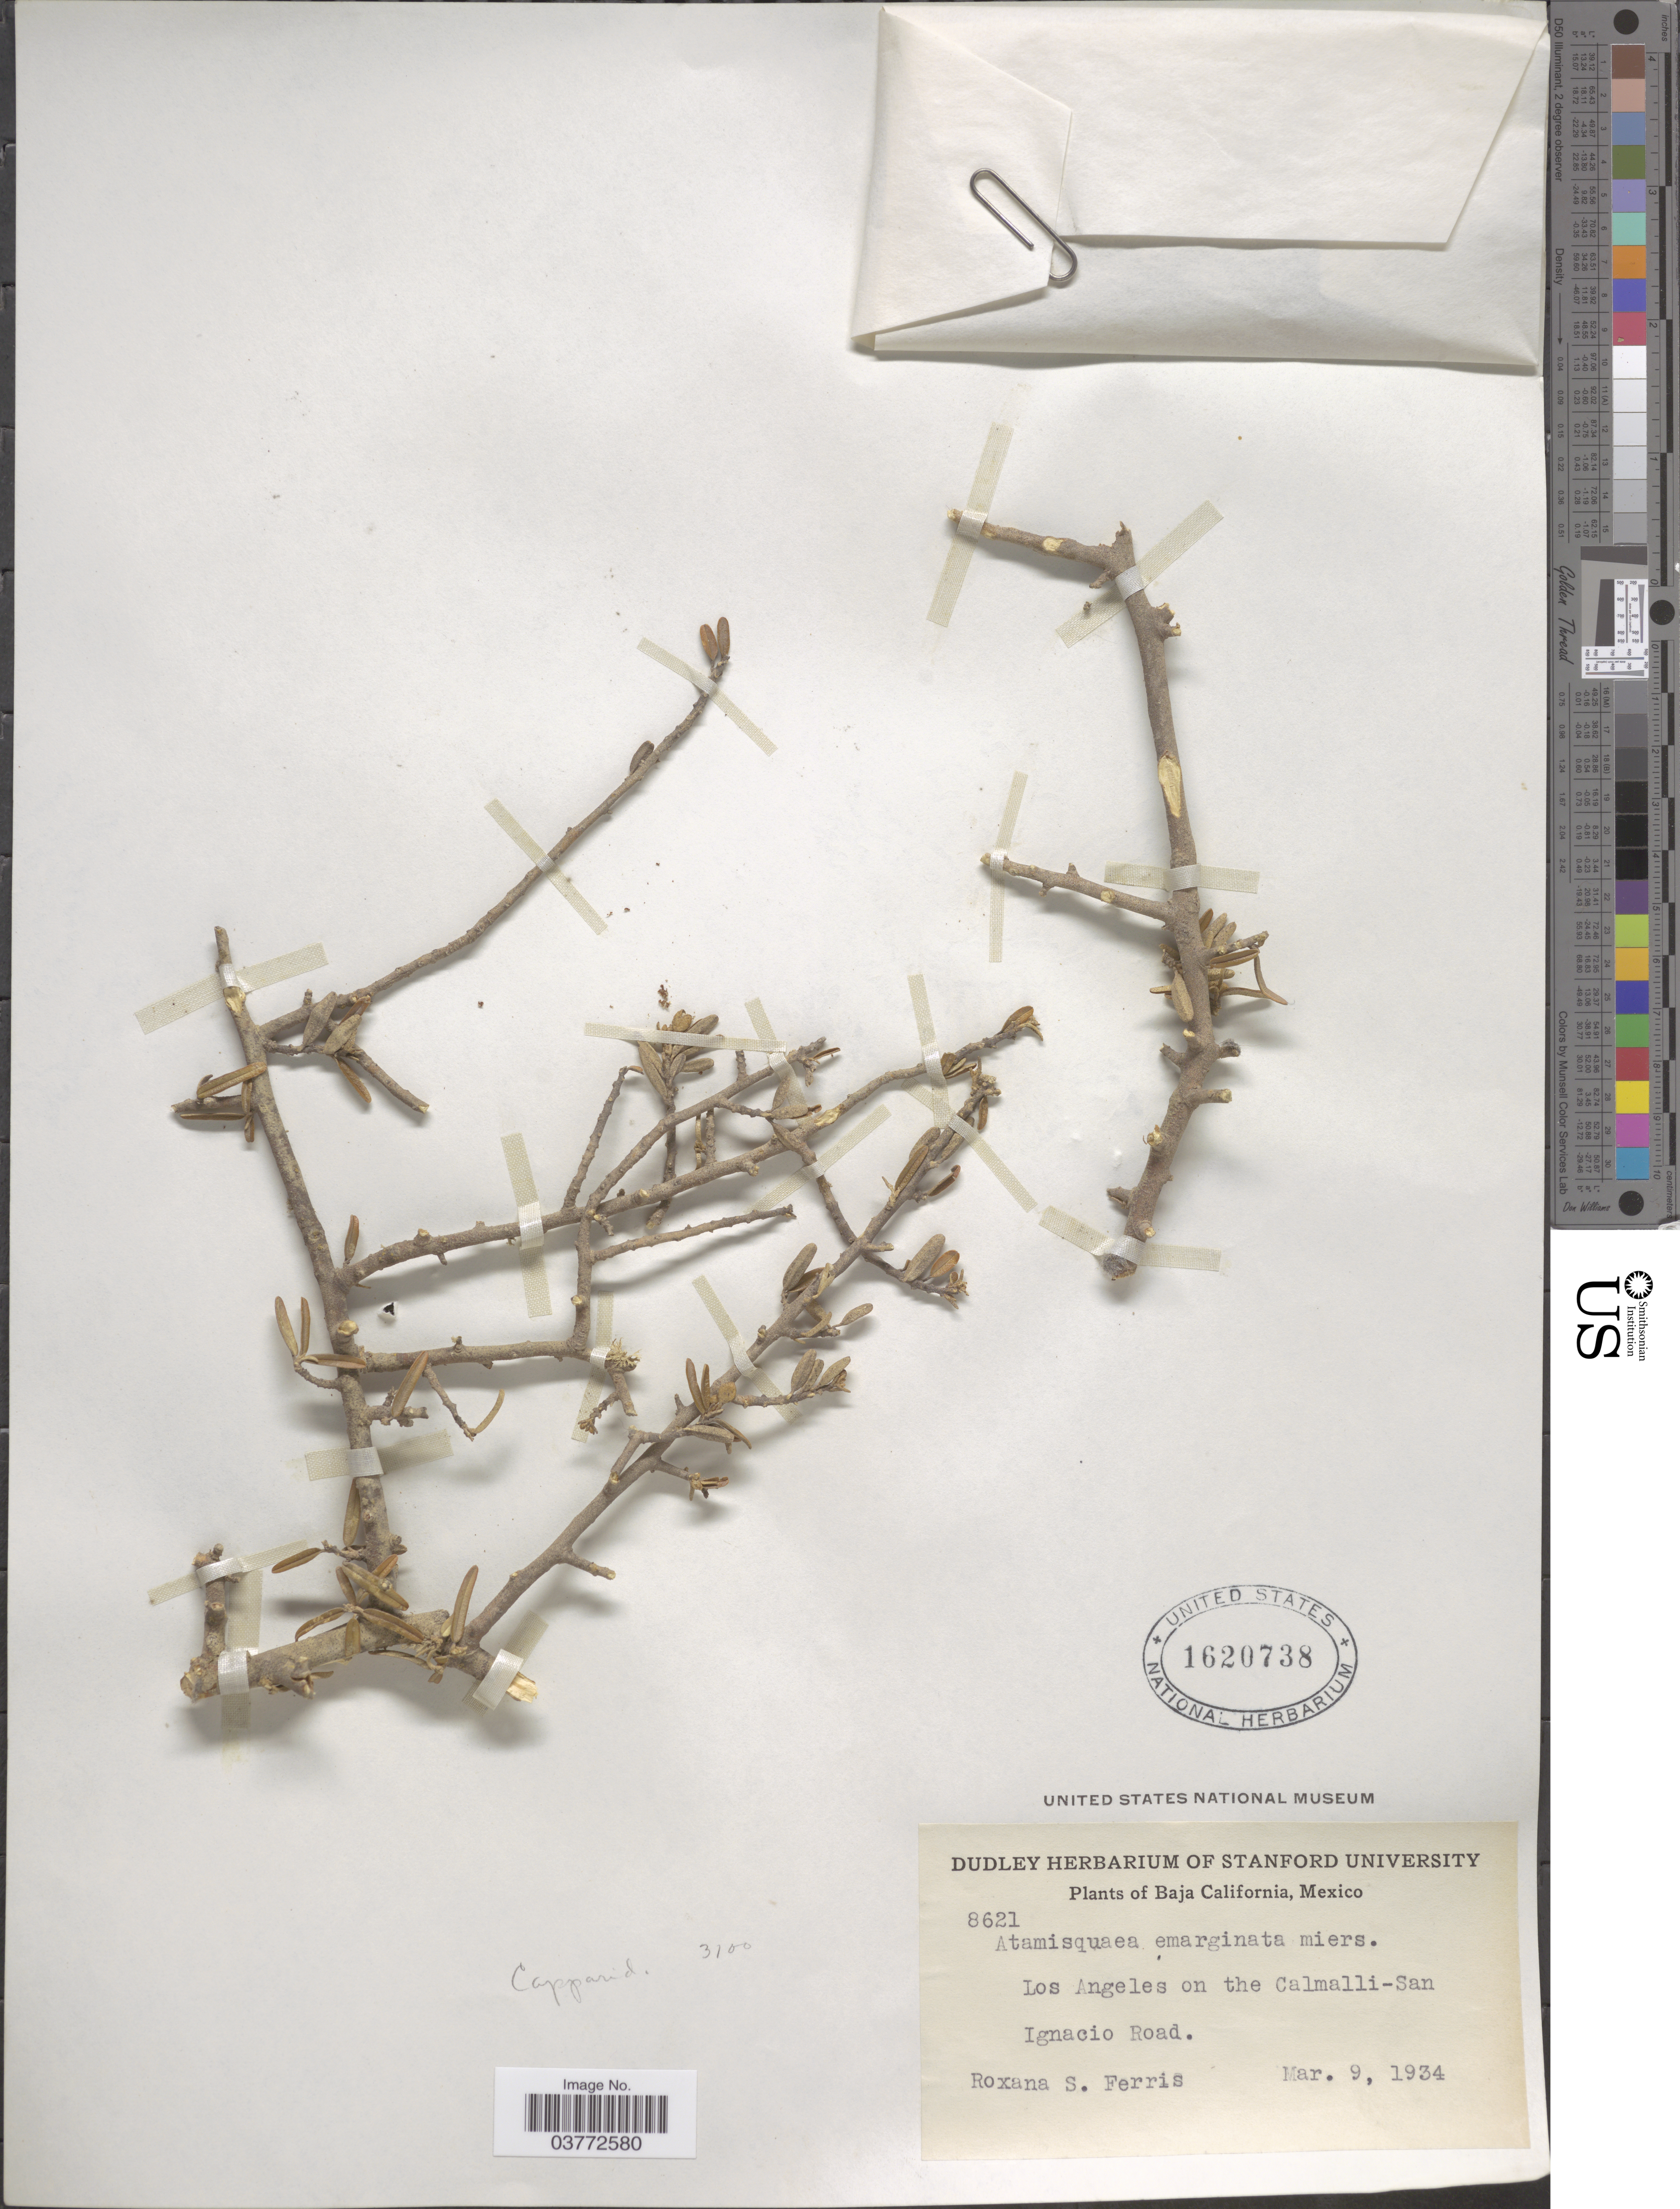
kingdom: Plantae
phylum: Tracheophyta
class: Magnoliopsida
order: Brassicales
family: Capparaceae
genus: Atamisquea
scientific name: Atamisquea emarginata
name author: Miers ex Hook. & Arn.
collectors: R. S. Ferris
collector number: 8621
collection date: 1934-03-09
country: Mexico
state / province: Baja California Norte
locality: Los Angeles on the Calmalli-San Ignacio Road.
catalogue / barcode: US 1620738